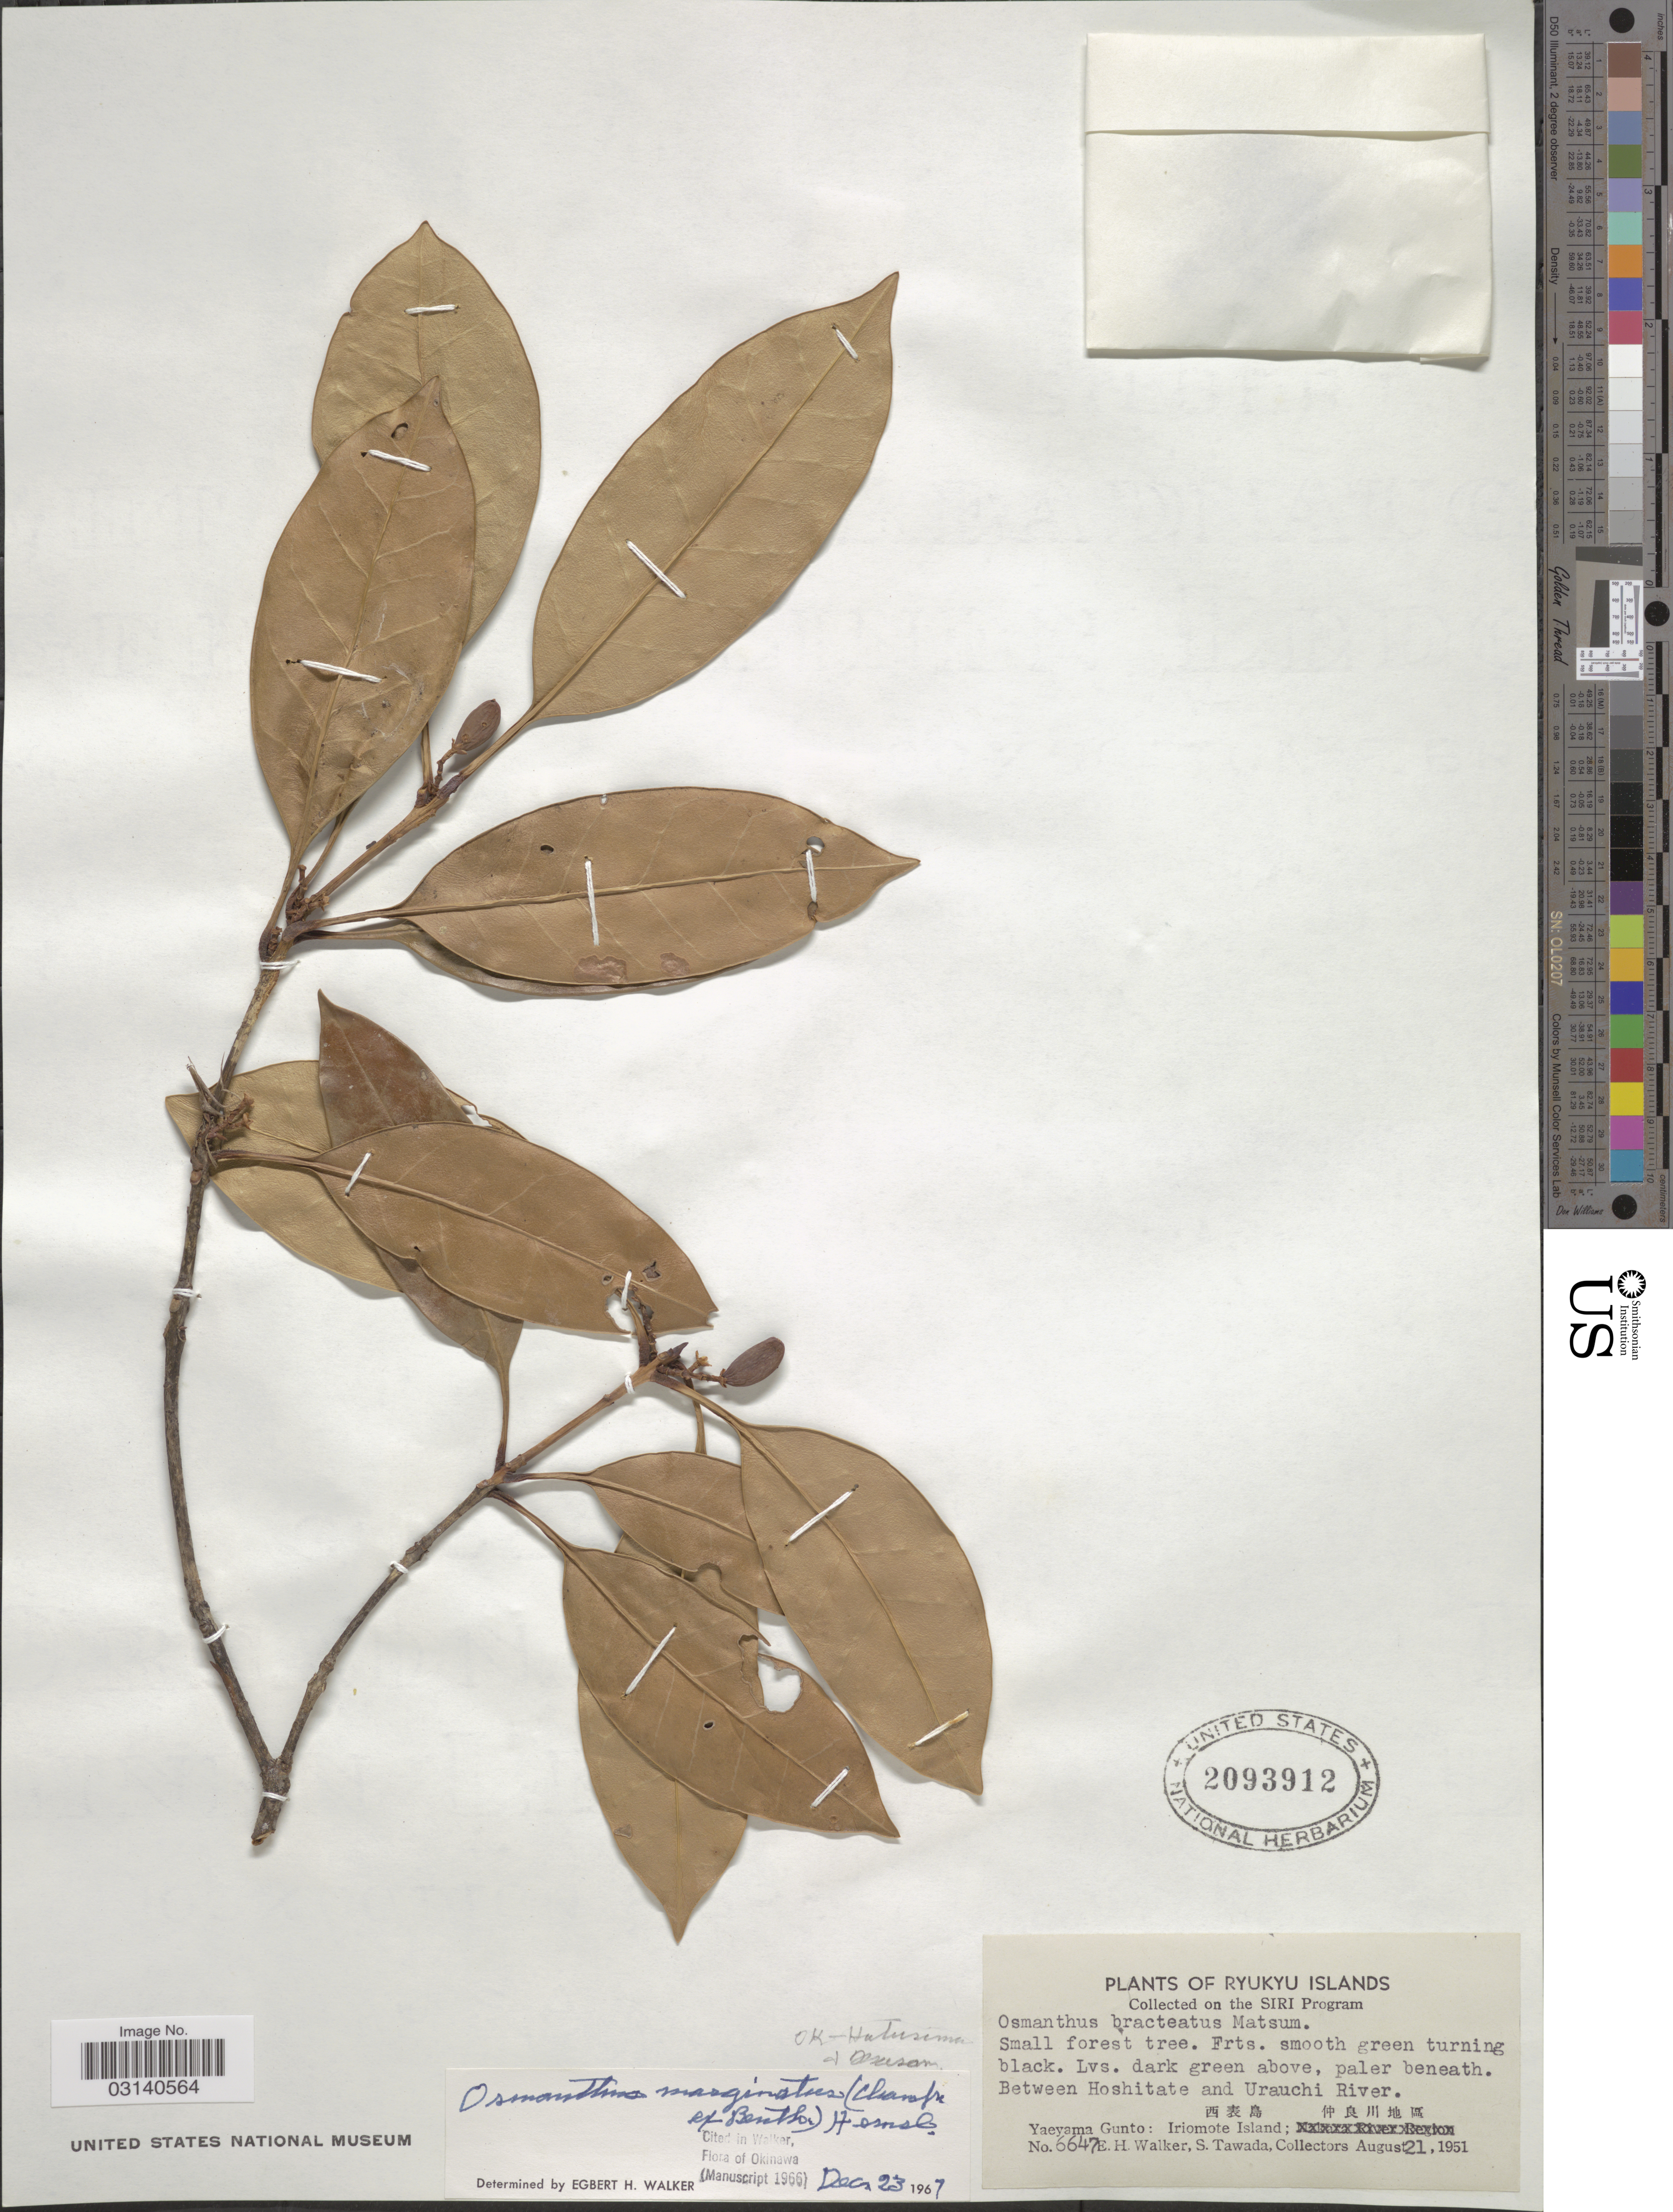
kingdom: Plantae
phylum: Tracheophyta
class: Magnoliopsida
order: Lamiales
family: Oleaceae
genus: Osmanthus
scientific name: Osmanthus marginatus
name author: (Champ. ex Benth.) Hemsl.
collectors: E. H. Walker & S. Tawada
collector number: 6647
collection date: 1951-08-21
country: Japan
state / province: Okinawa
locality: Ryukyu Islands, Yaeyama Gunto: Iriomote Island, Between Hoshitate and Urauchi River.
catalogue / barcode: US 2093912